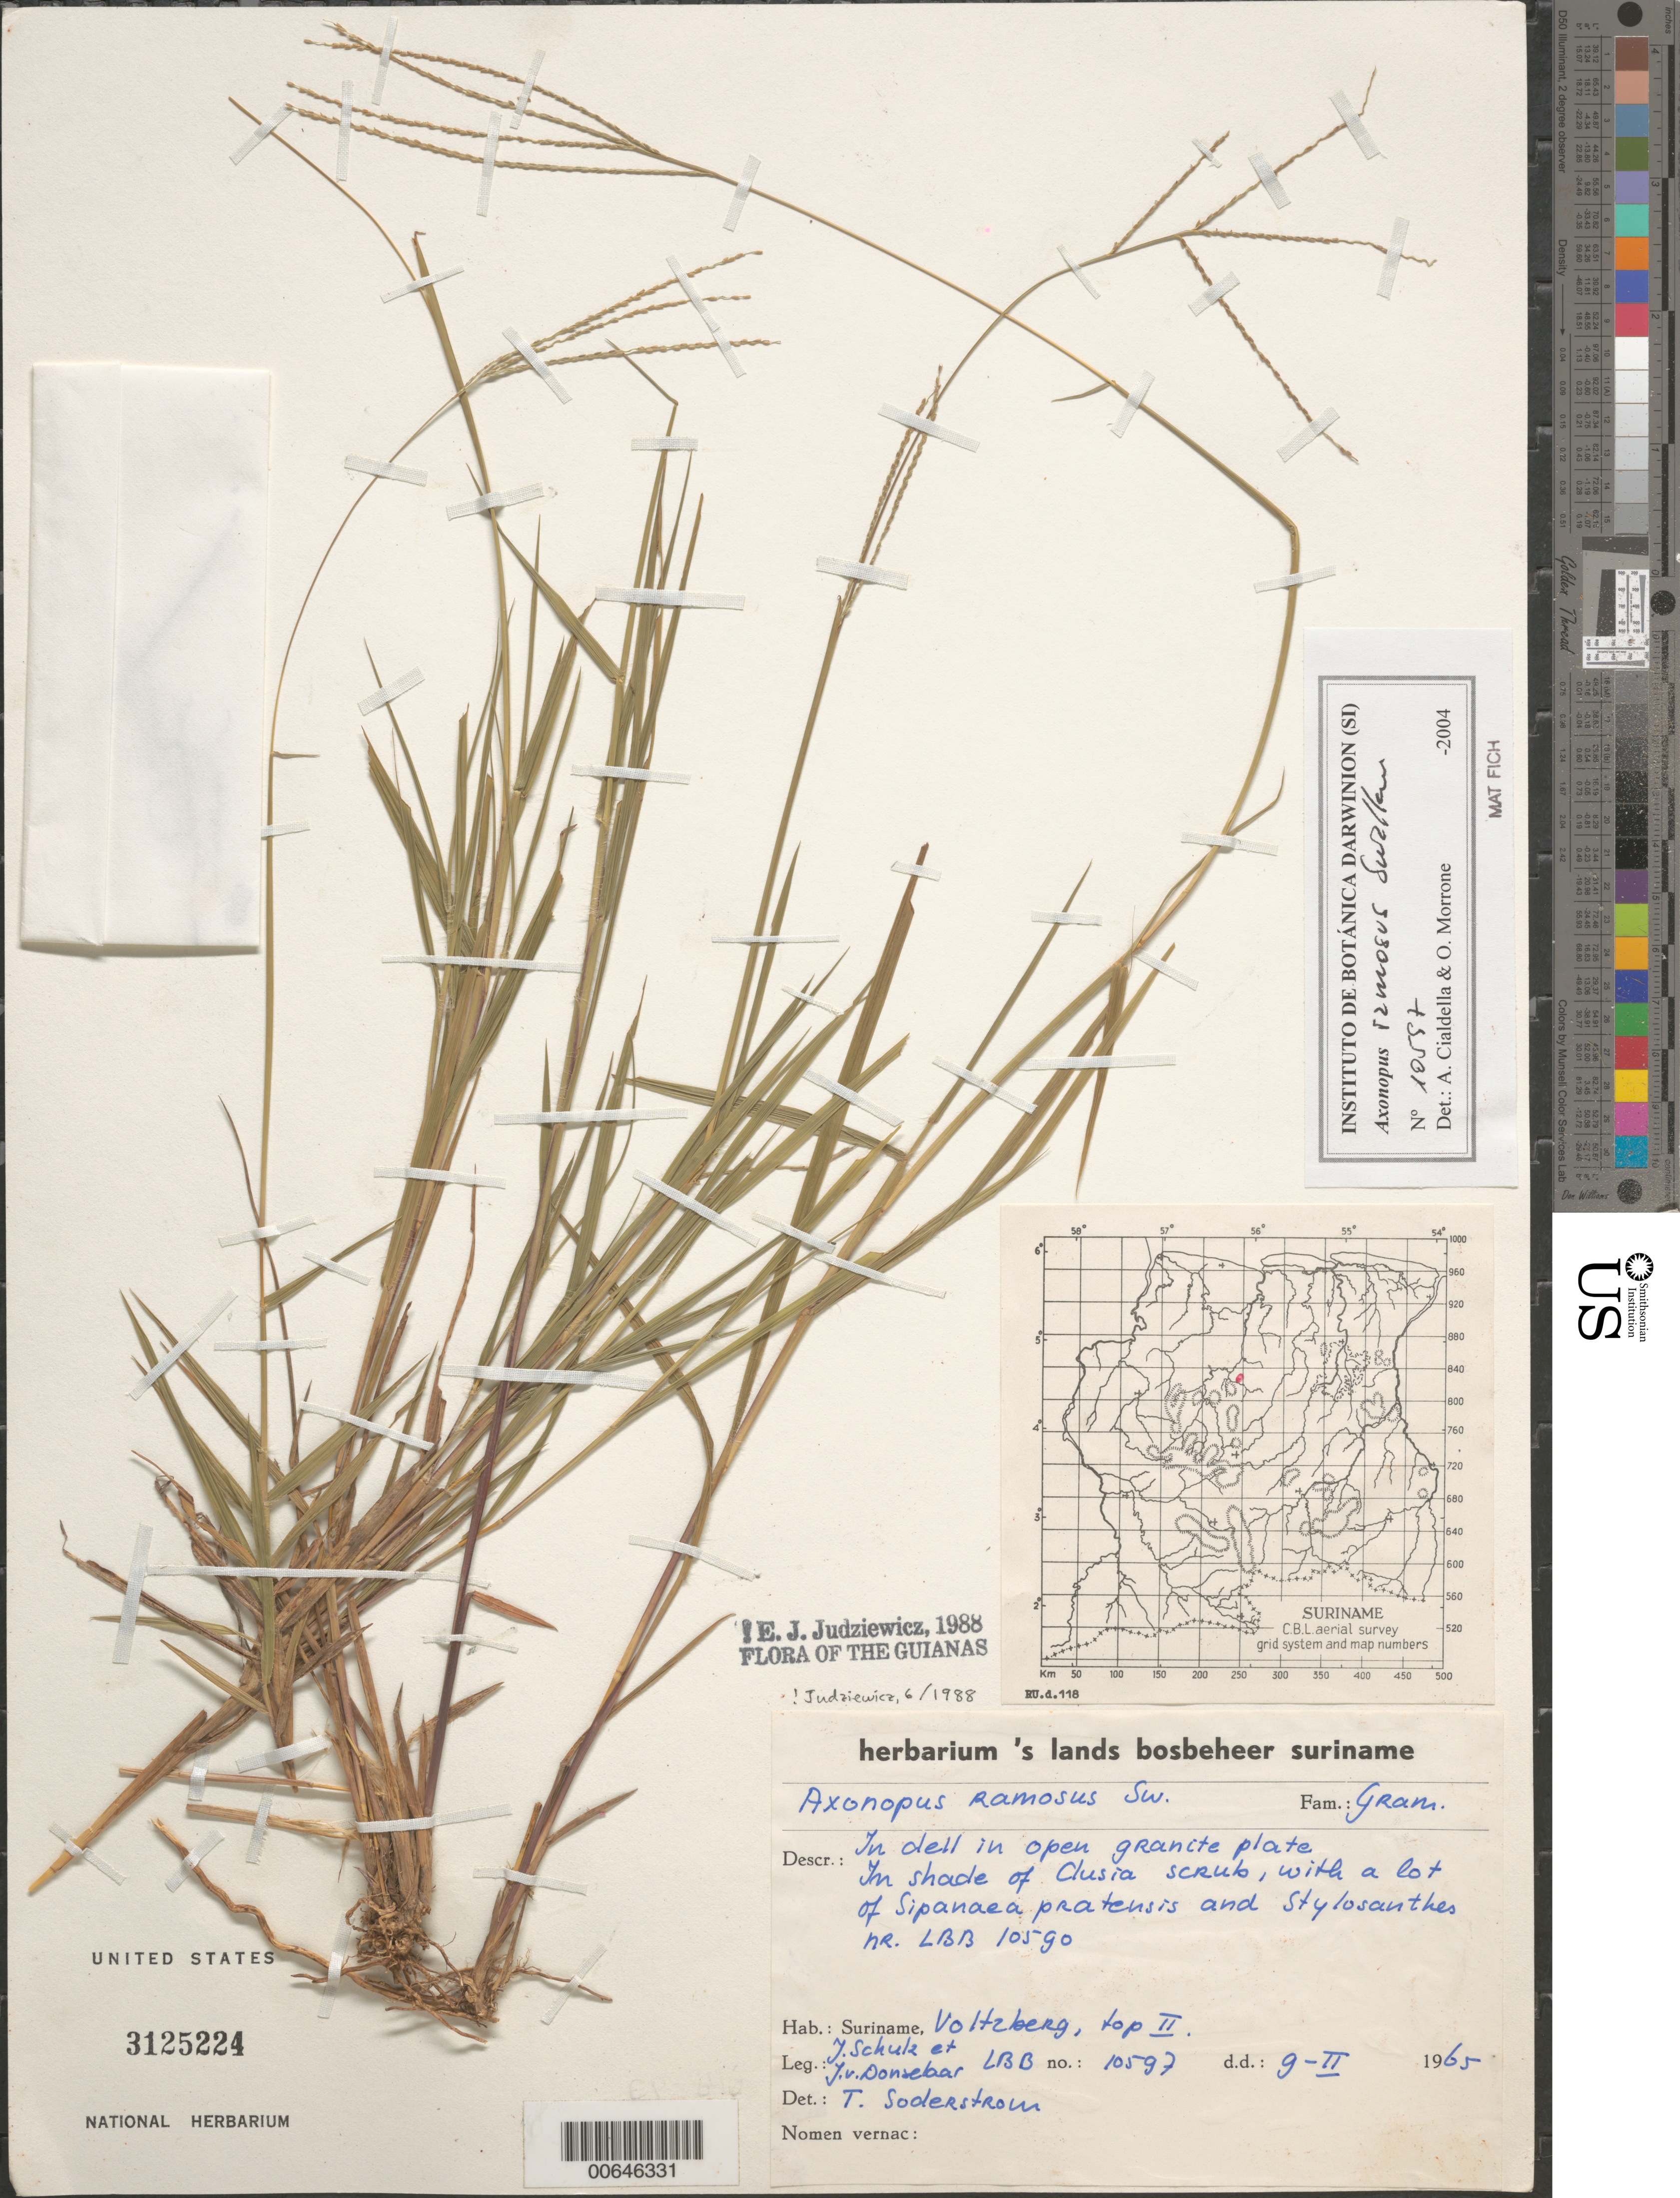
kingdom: Plantae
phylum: Tracheophyta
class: Liliopsida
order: Poales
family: Poaceae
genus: Axonopus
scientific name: Axonopus ramosus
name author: Swallen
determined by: Judziewicz, E. J.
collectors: J. P. Schulz & J. Donselaar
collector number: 10597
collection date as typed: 9-Feb-65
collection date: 1965-02-09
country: Suriname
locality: Voltzberg, top II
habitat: Dell in open granite plate. I shade of Clusia shrub, with a lot of Sipanaea pratensis and Stylosanthes No. LBB 10590.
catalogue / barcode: US 3125224